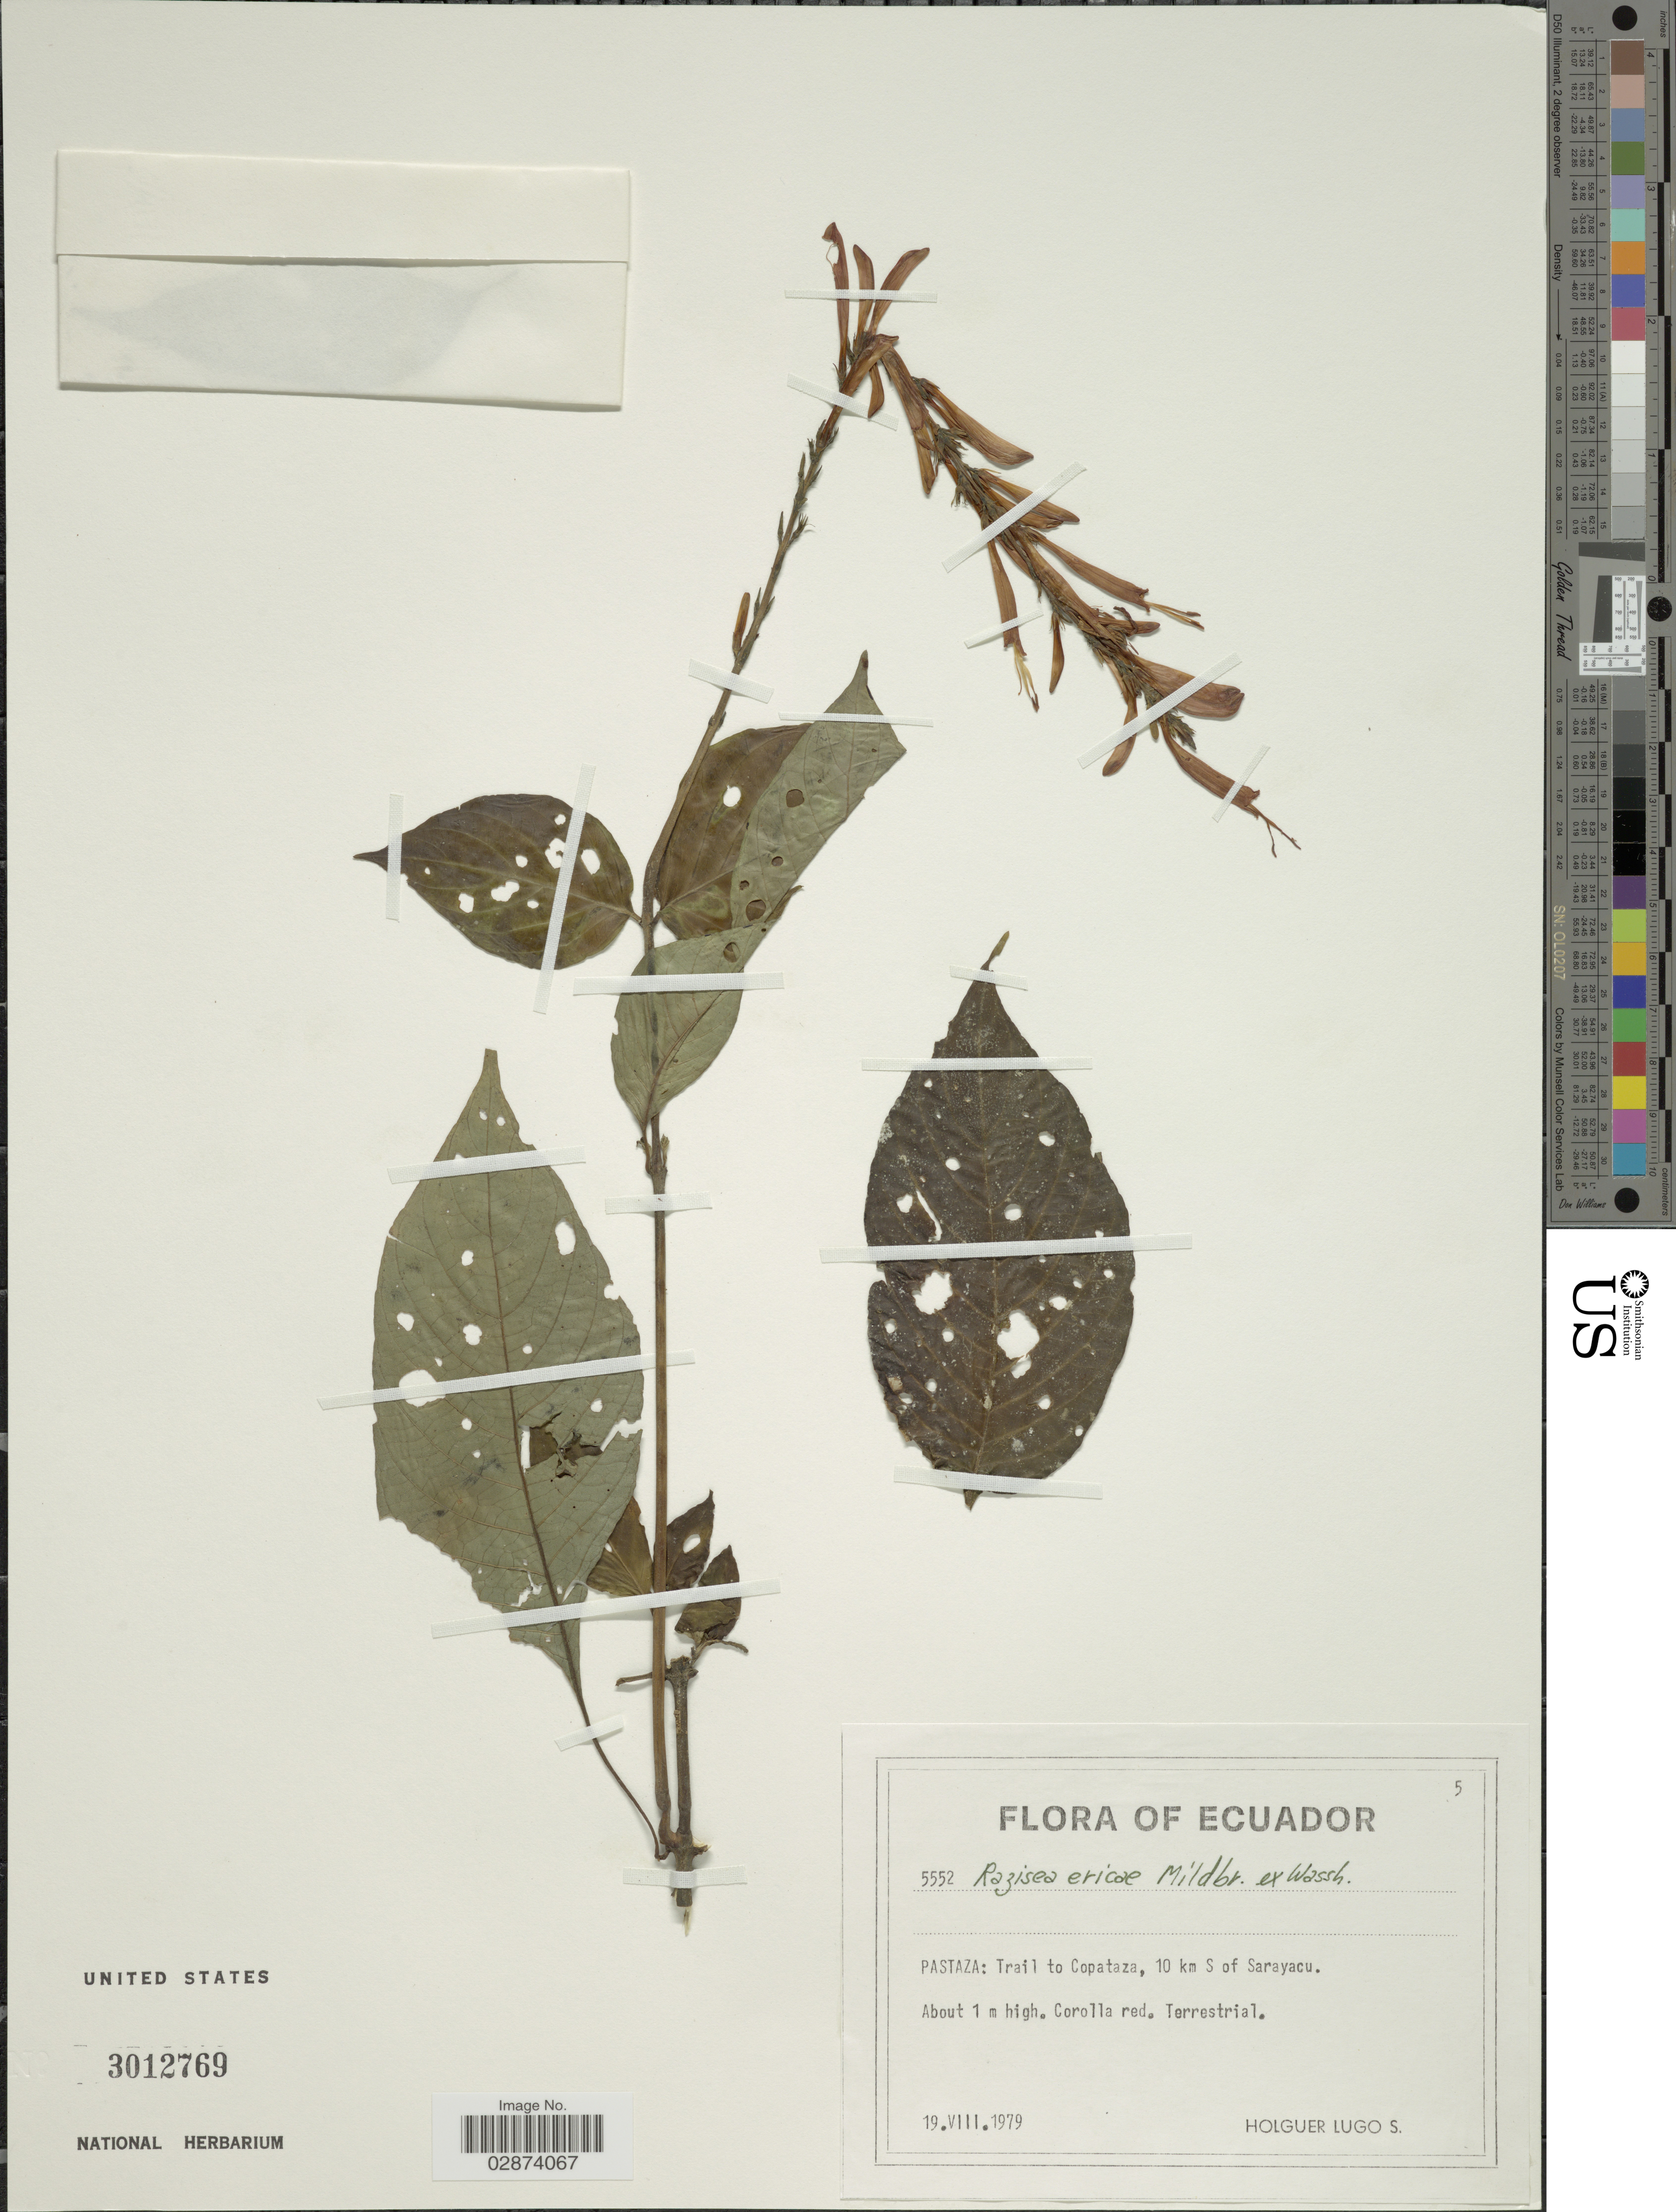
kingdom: Plantae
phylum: Tracheophyta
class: Magnoliopsida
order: Lamiales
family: Acanthaceae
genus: Razisea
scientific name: Razisea ericae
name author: Mildbr. ex Wassh.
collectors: H. Lugo S.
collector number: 5552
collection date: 1979-08-19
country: Ecuador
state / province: Pastaza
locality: Trail to Copataza, 10 km S of Sarayacu.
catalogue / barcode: US 3012769